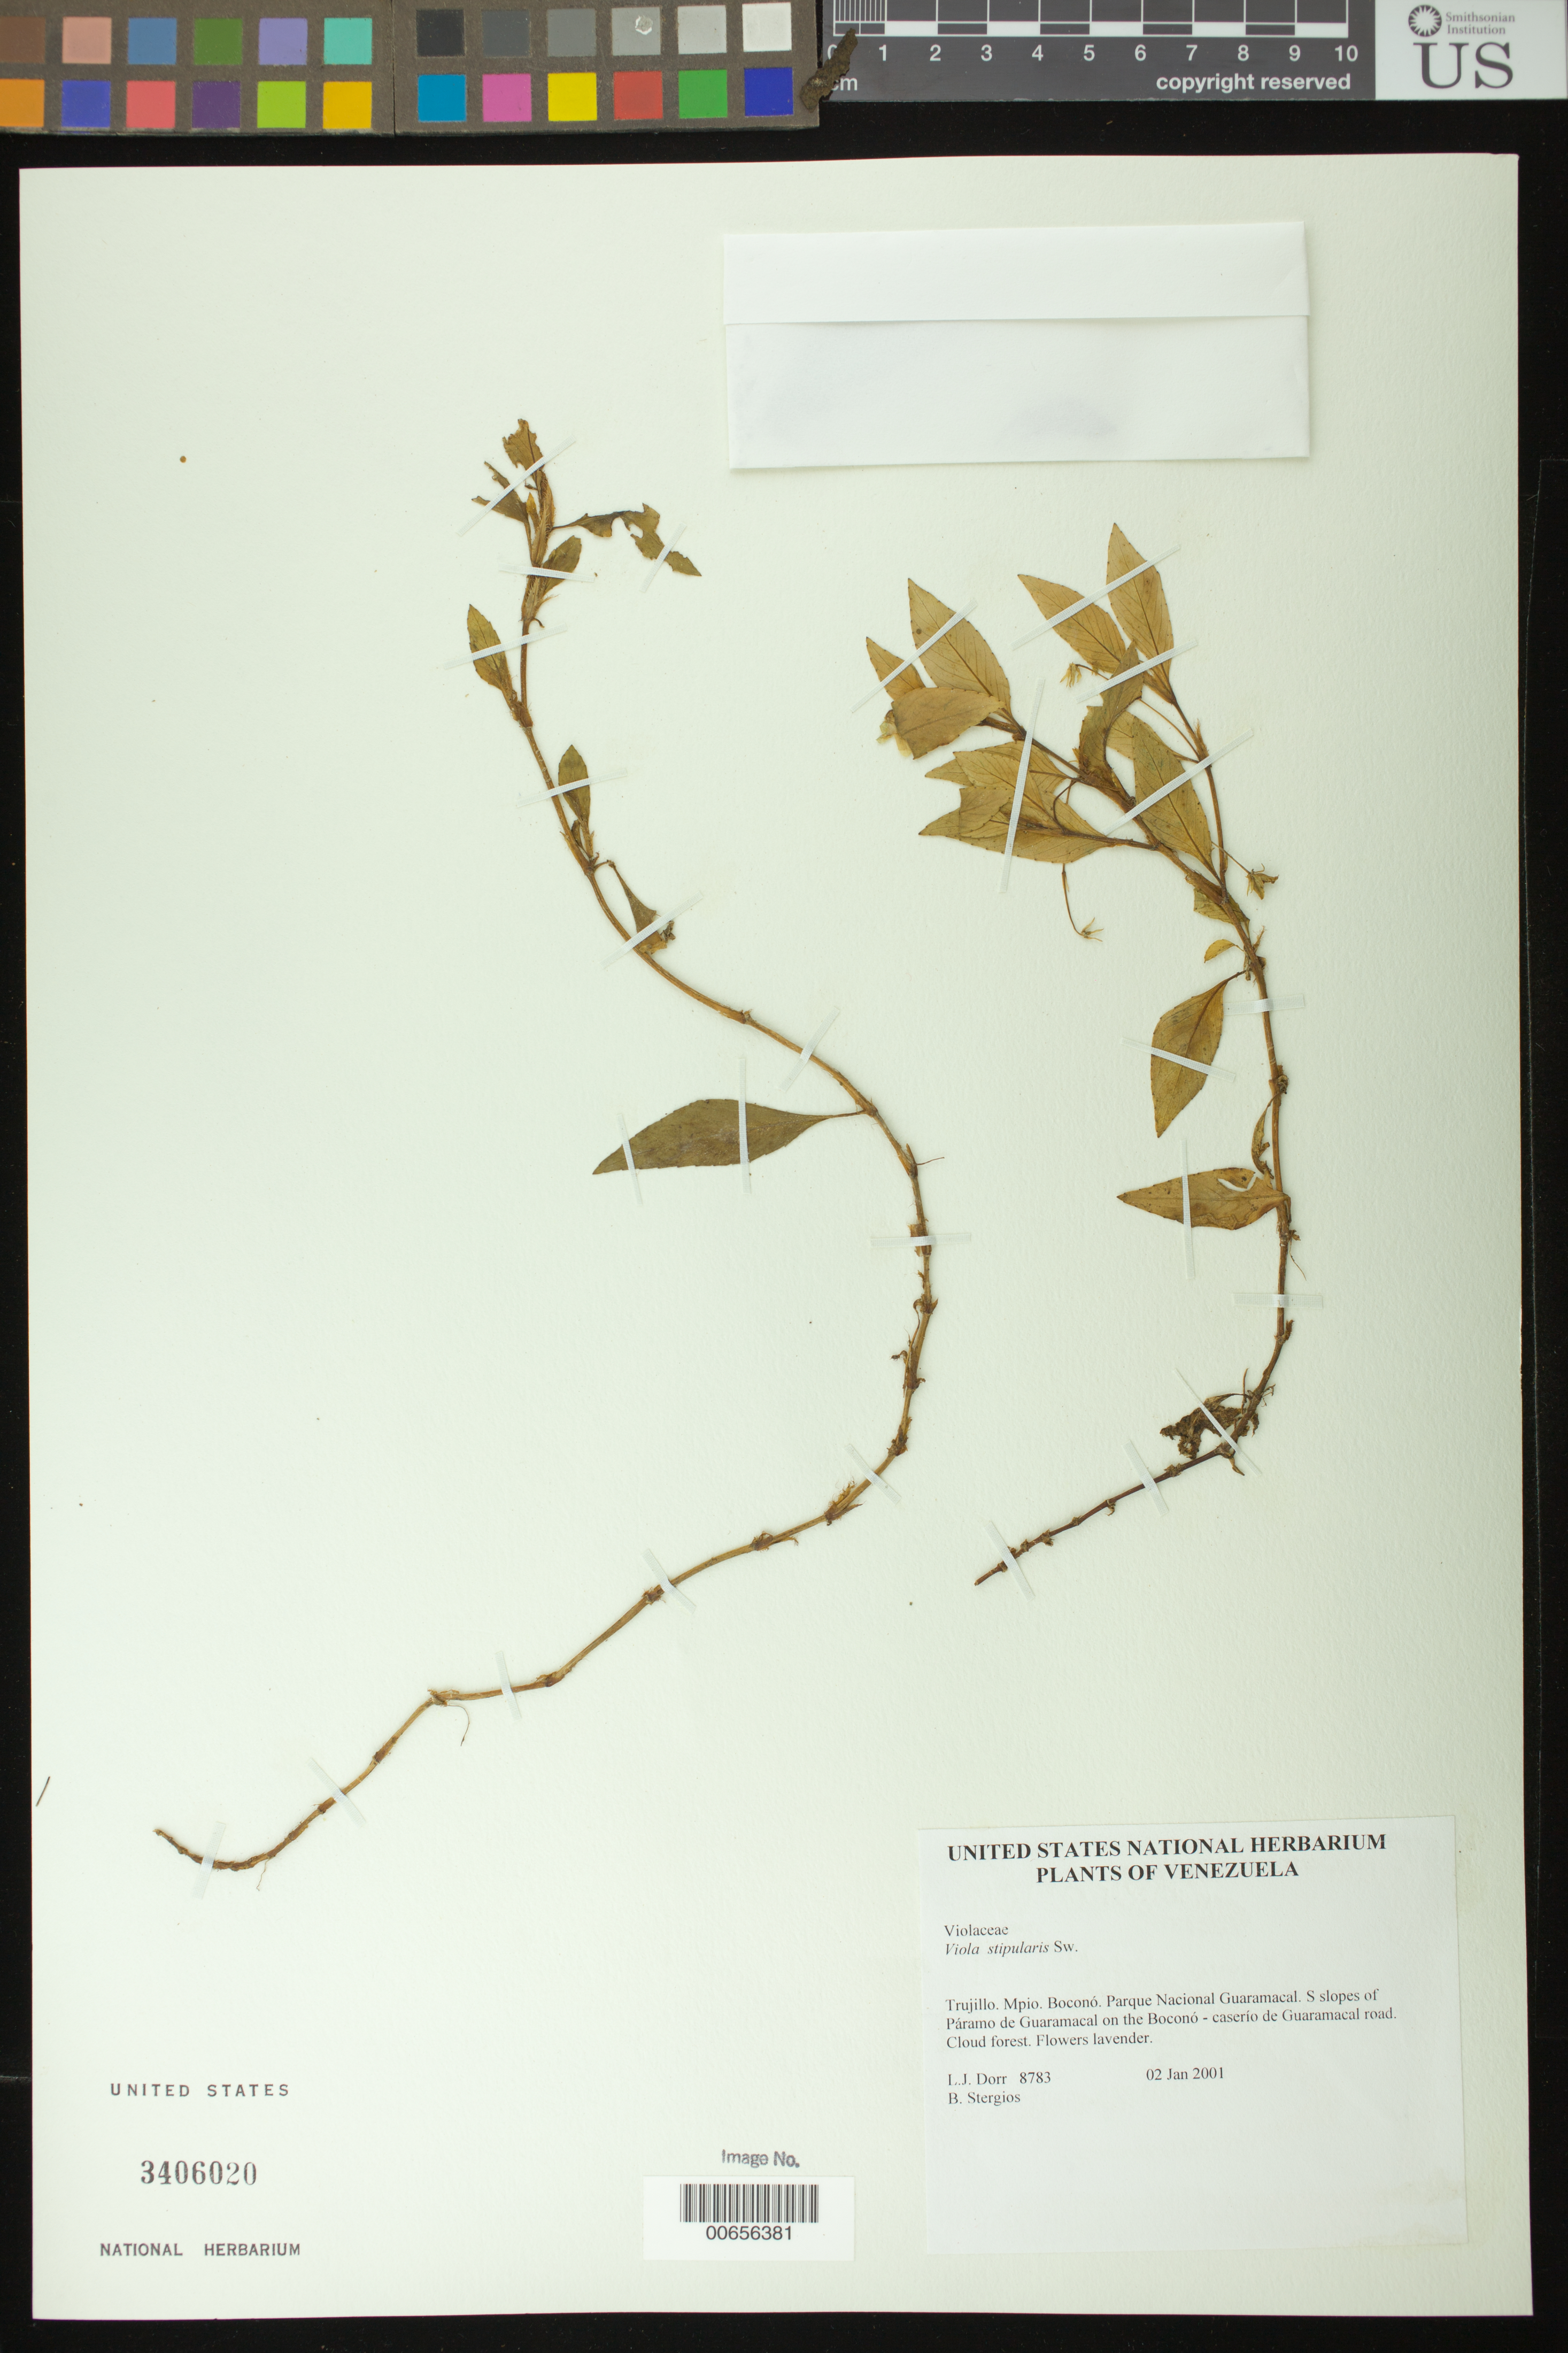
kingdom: Plantae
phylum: Tracheophyta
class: Magnoliopsida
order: Malpighiales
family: Violaceae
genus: Viola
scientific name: Viola stipularis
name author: Sw.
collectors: L. J. Dorr & B. G. Stergios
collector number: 8783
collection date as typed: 02 Jan 2001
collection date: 2001-01-02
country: Venezuela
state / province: Trujillo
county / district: Boconó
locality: Parque Nacional Guaramacal. S slopes of Páramo de Guaramacal on the Boconó-caserío de Guaramacal road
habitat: Cloud forest.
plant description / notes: PORT, US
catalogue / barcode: US 3406020